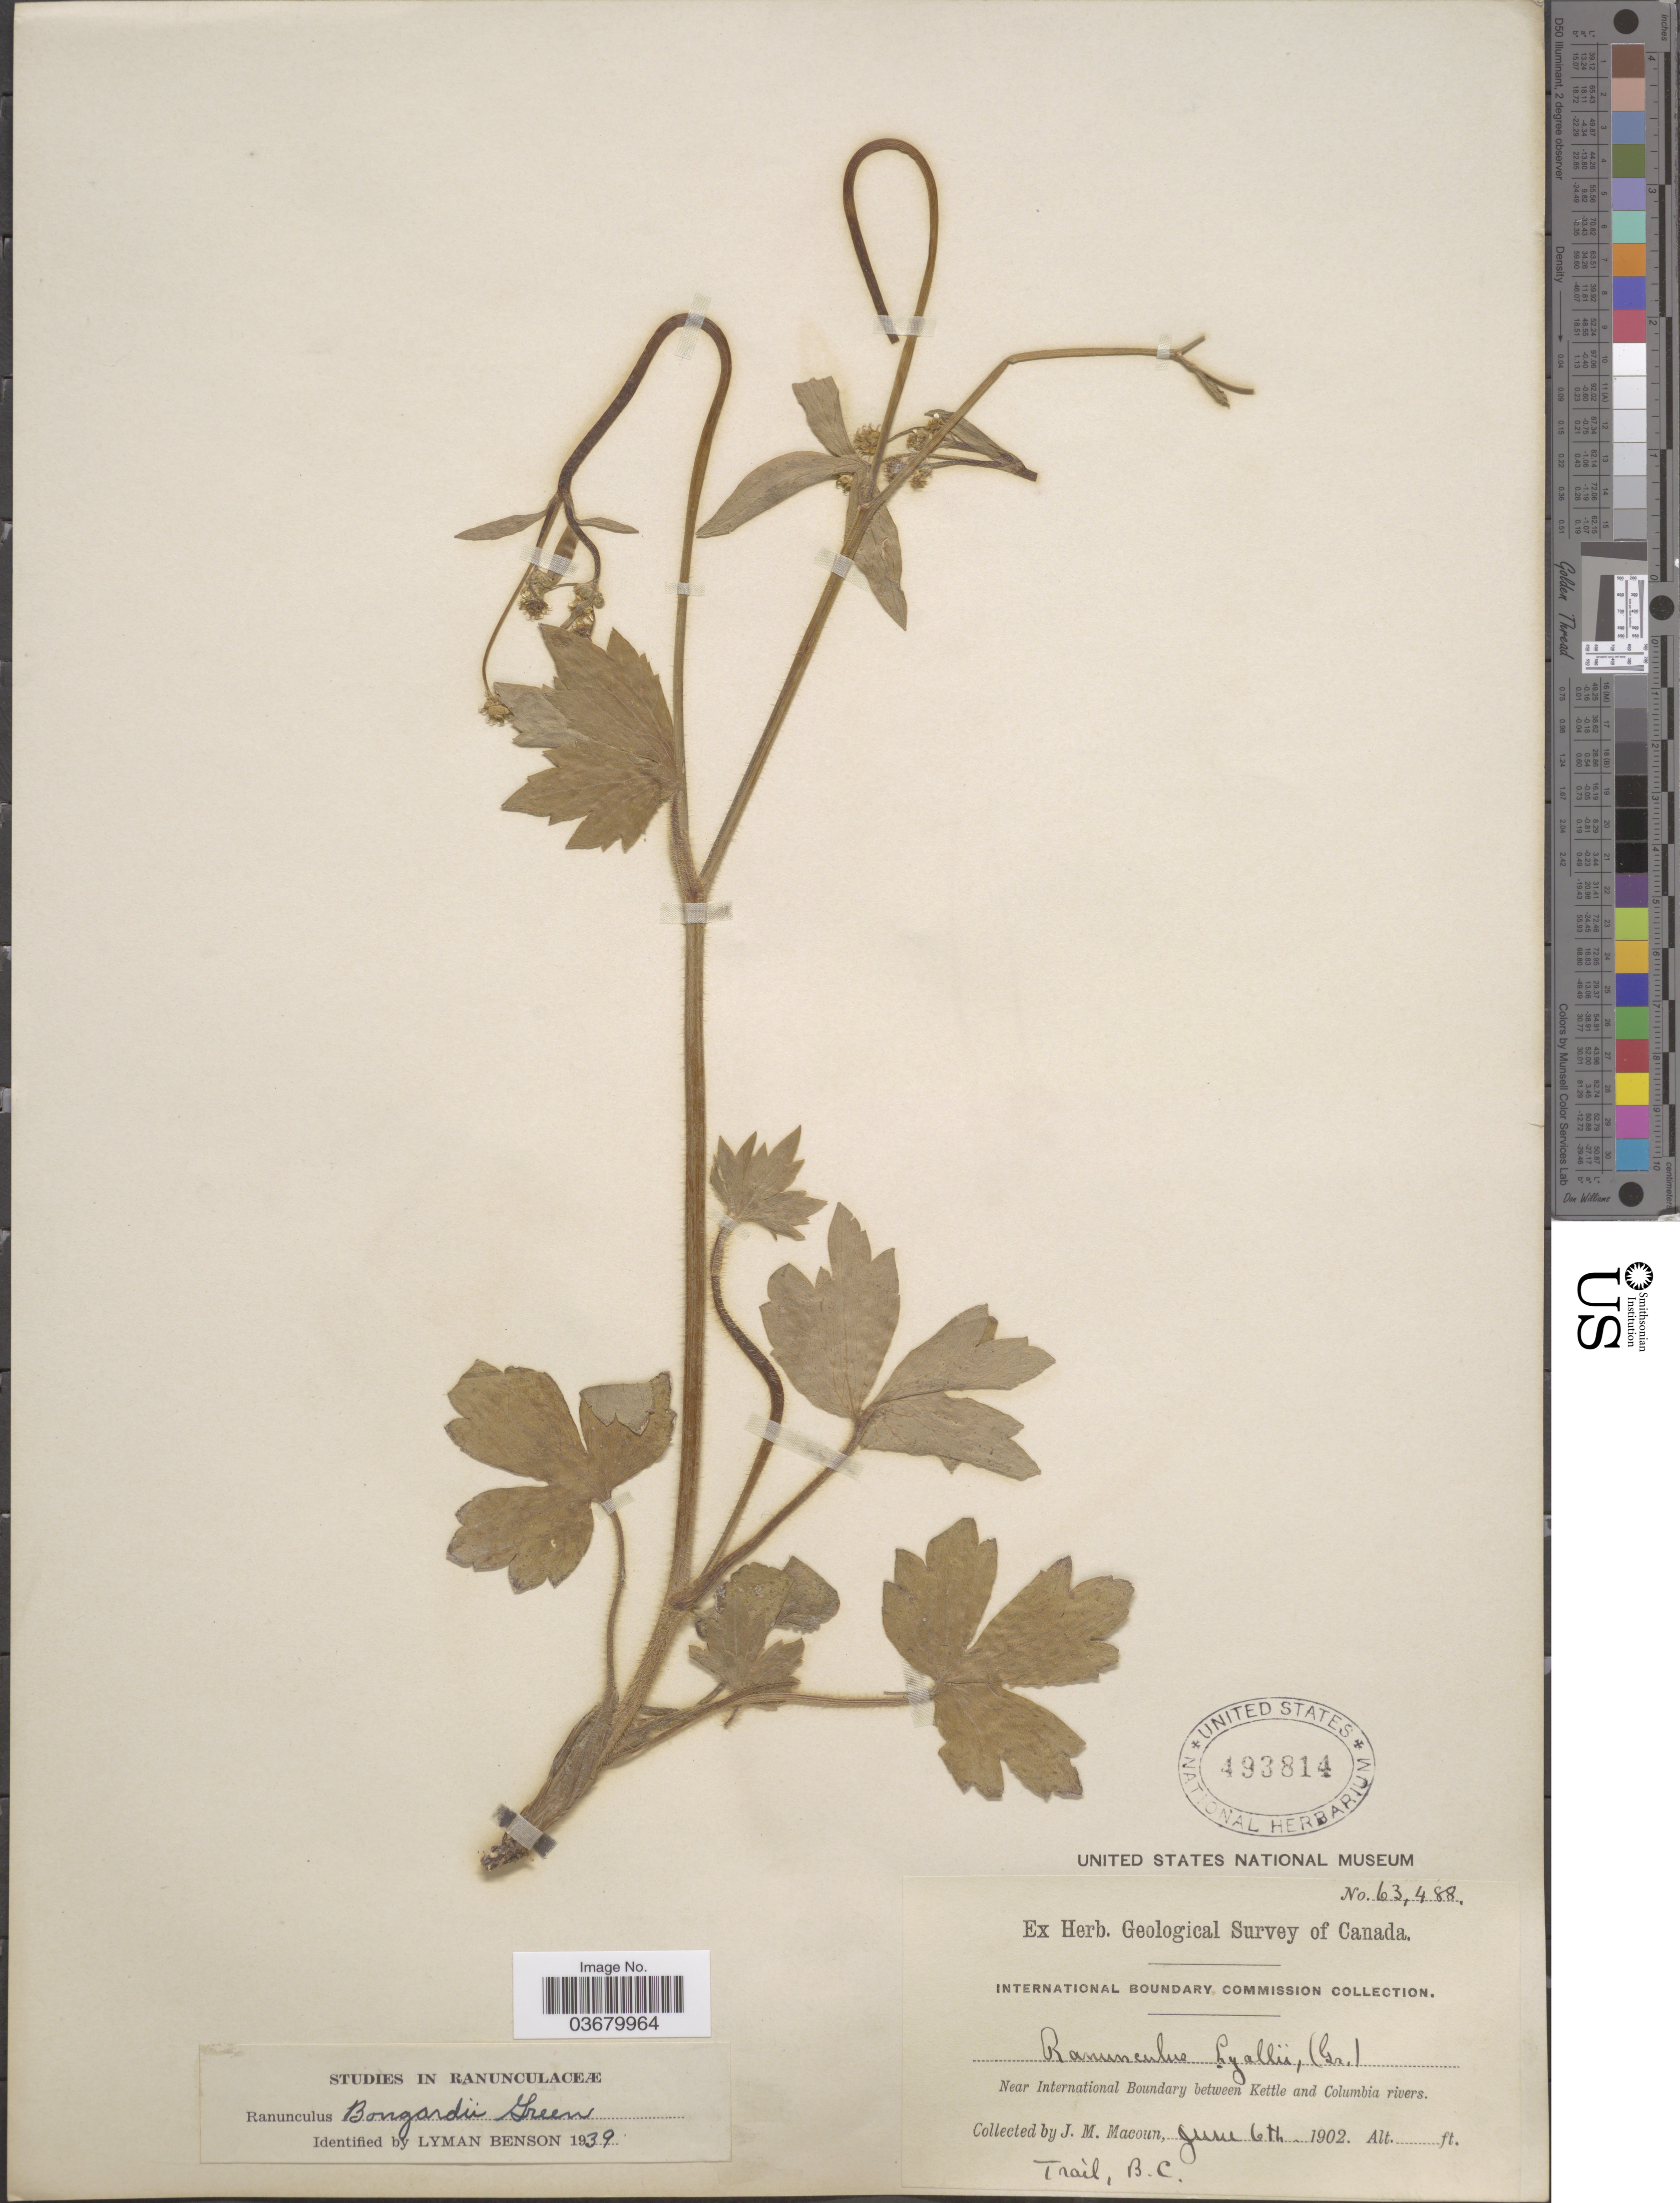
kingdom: Plantae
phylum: Tracheophyta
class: Magnoliopsida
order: Ranunculales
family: Ranunculaceae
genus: Ranunculus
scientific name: Ranunculus bongardii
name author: Greene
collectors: J. M. Macoun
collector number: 63488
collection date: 1902-06-06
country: Canada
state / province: British Columbia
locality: Near International Boundary between Kettle and Columbia rivers. Trail.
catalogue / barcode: US 493814